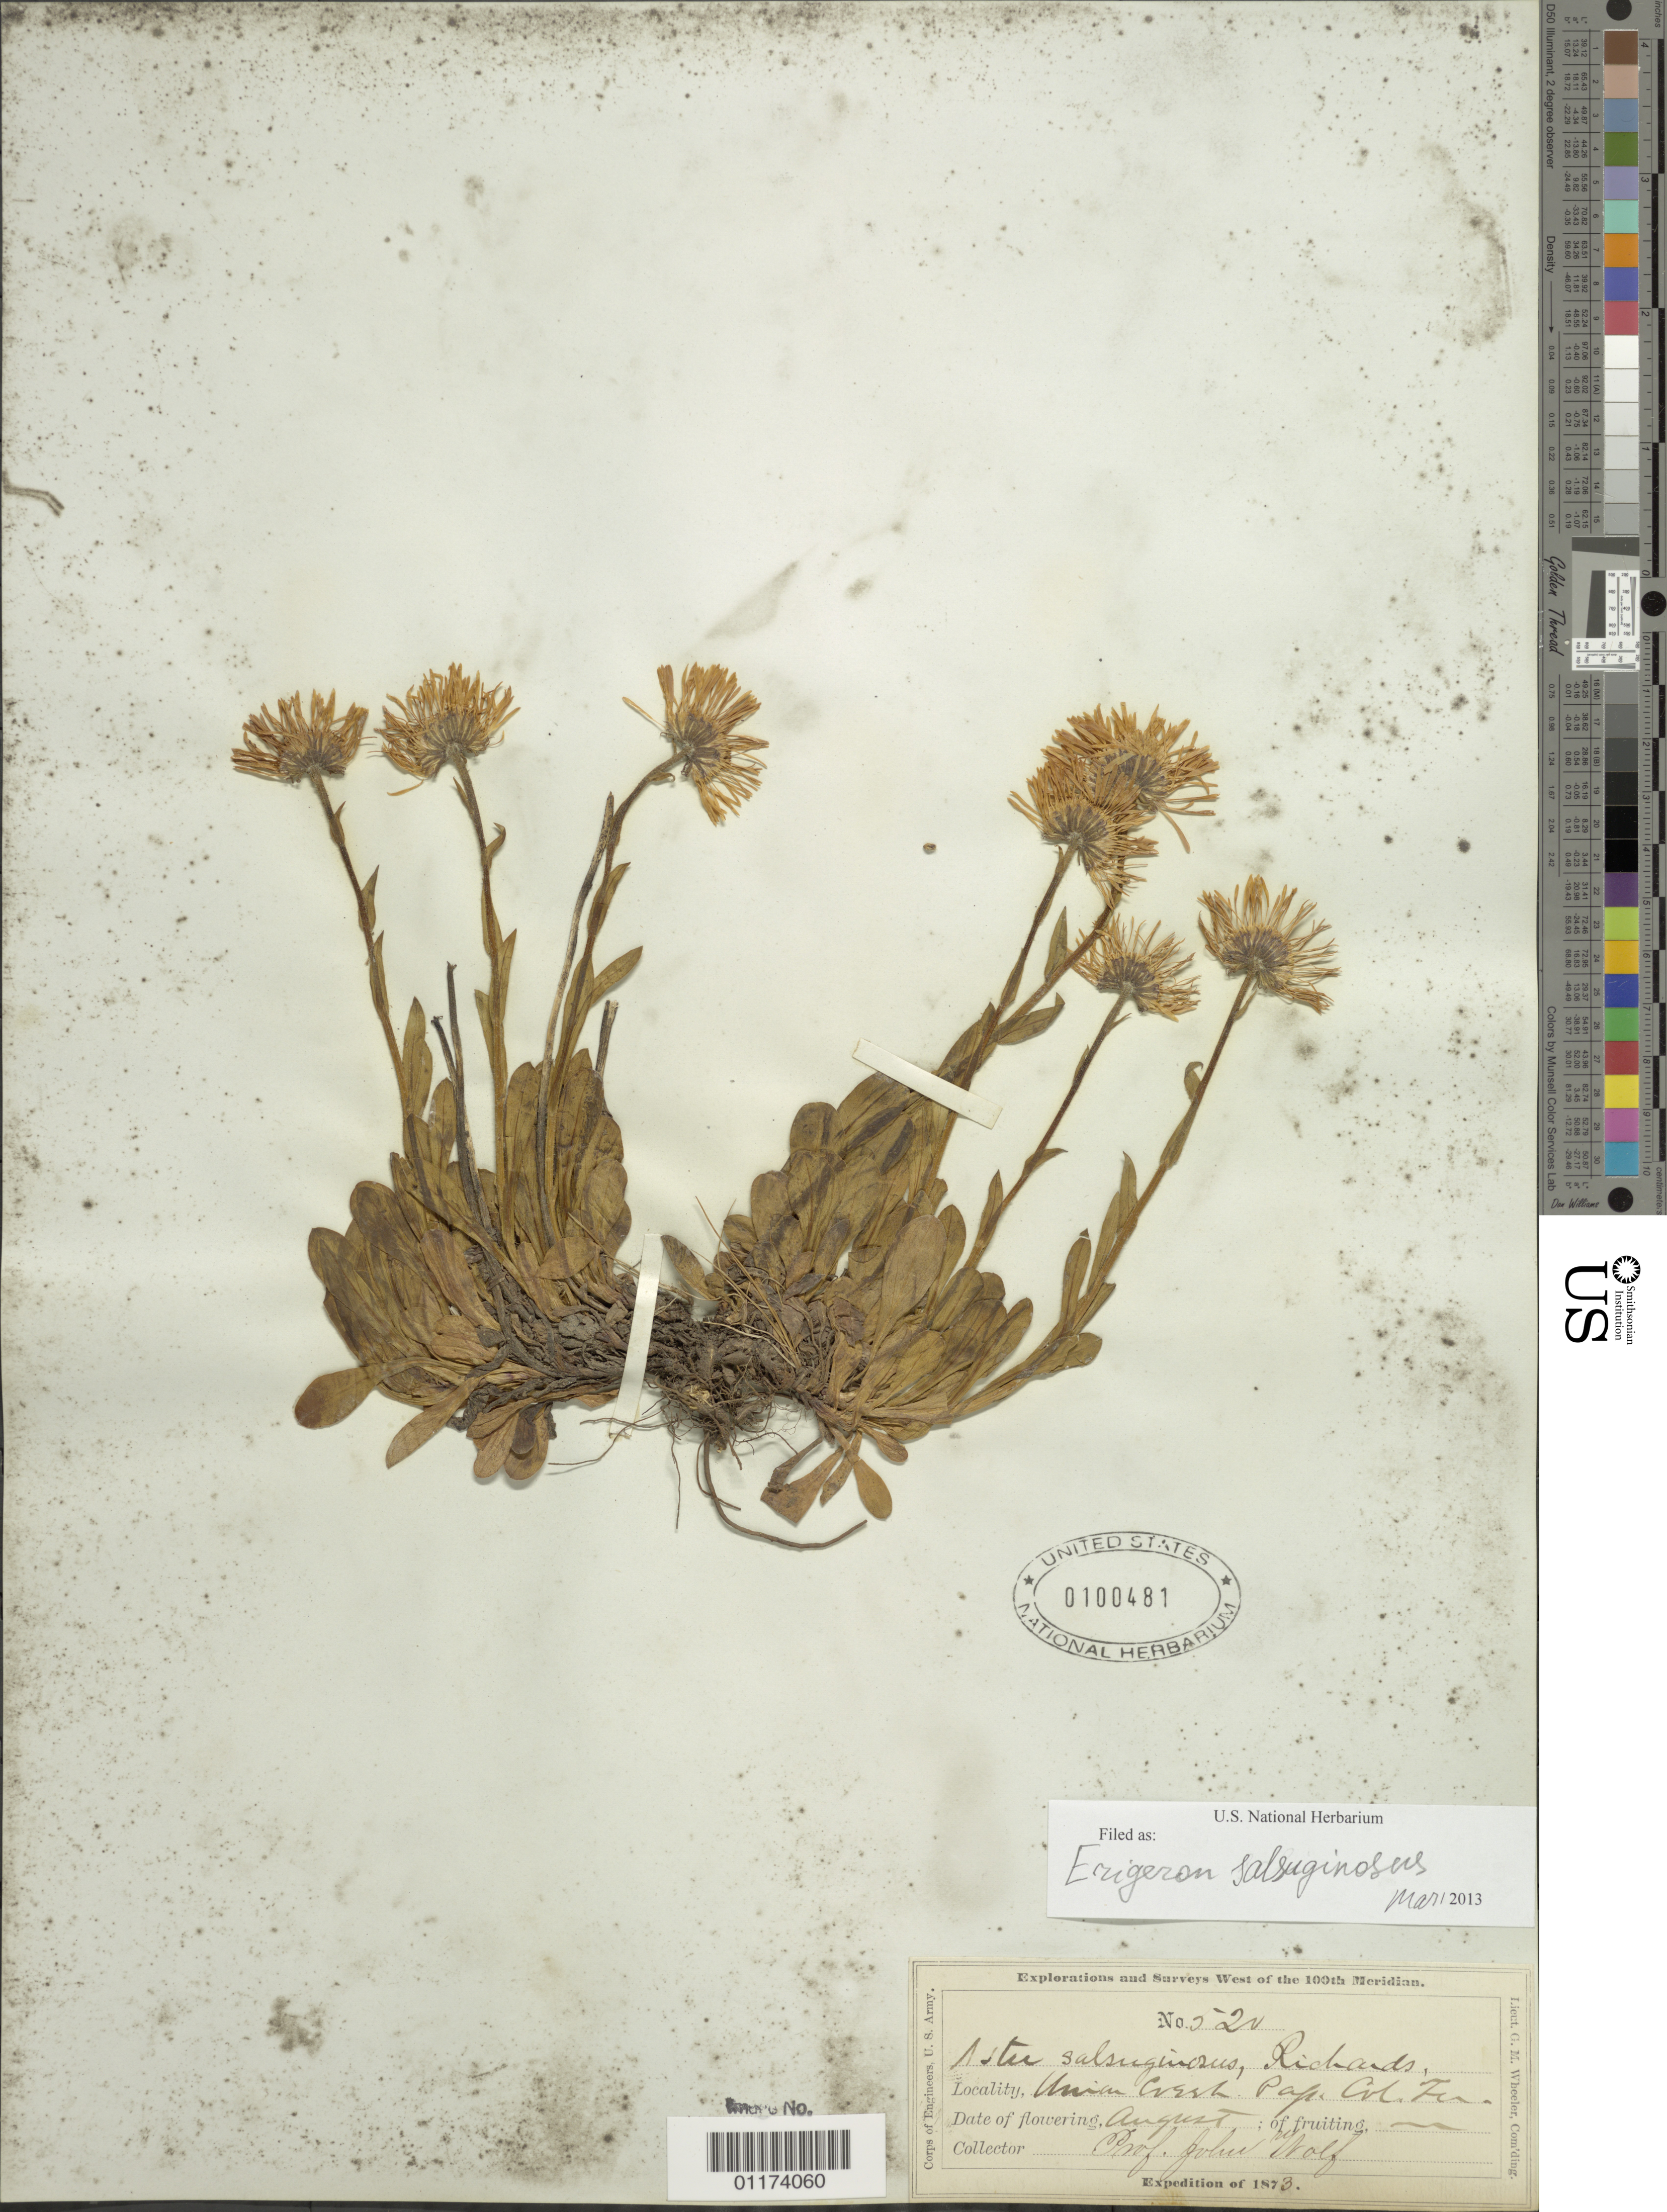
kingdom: Plantae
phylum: Tracheophyta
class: Magnoliopsida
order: Asterales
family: Asteraceae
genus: Erigeron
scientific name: Erigeron salsuginosus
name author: (Richardson ex R. Br.) A. Gray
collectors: J. Wolf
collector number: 520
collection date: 1873-08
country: United States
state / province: Colorado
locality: Union Creek. Pap. Col. Ter.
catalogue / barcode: US 100481